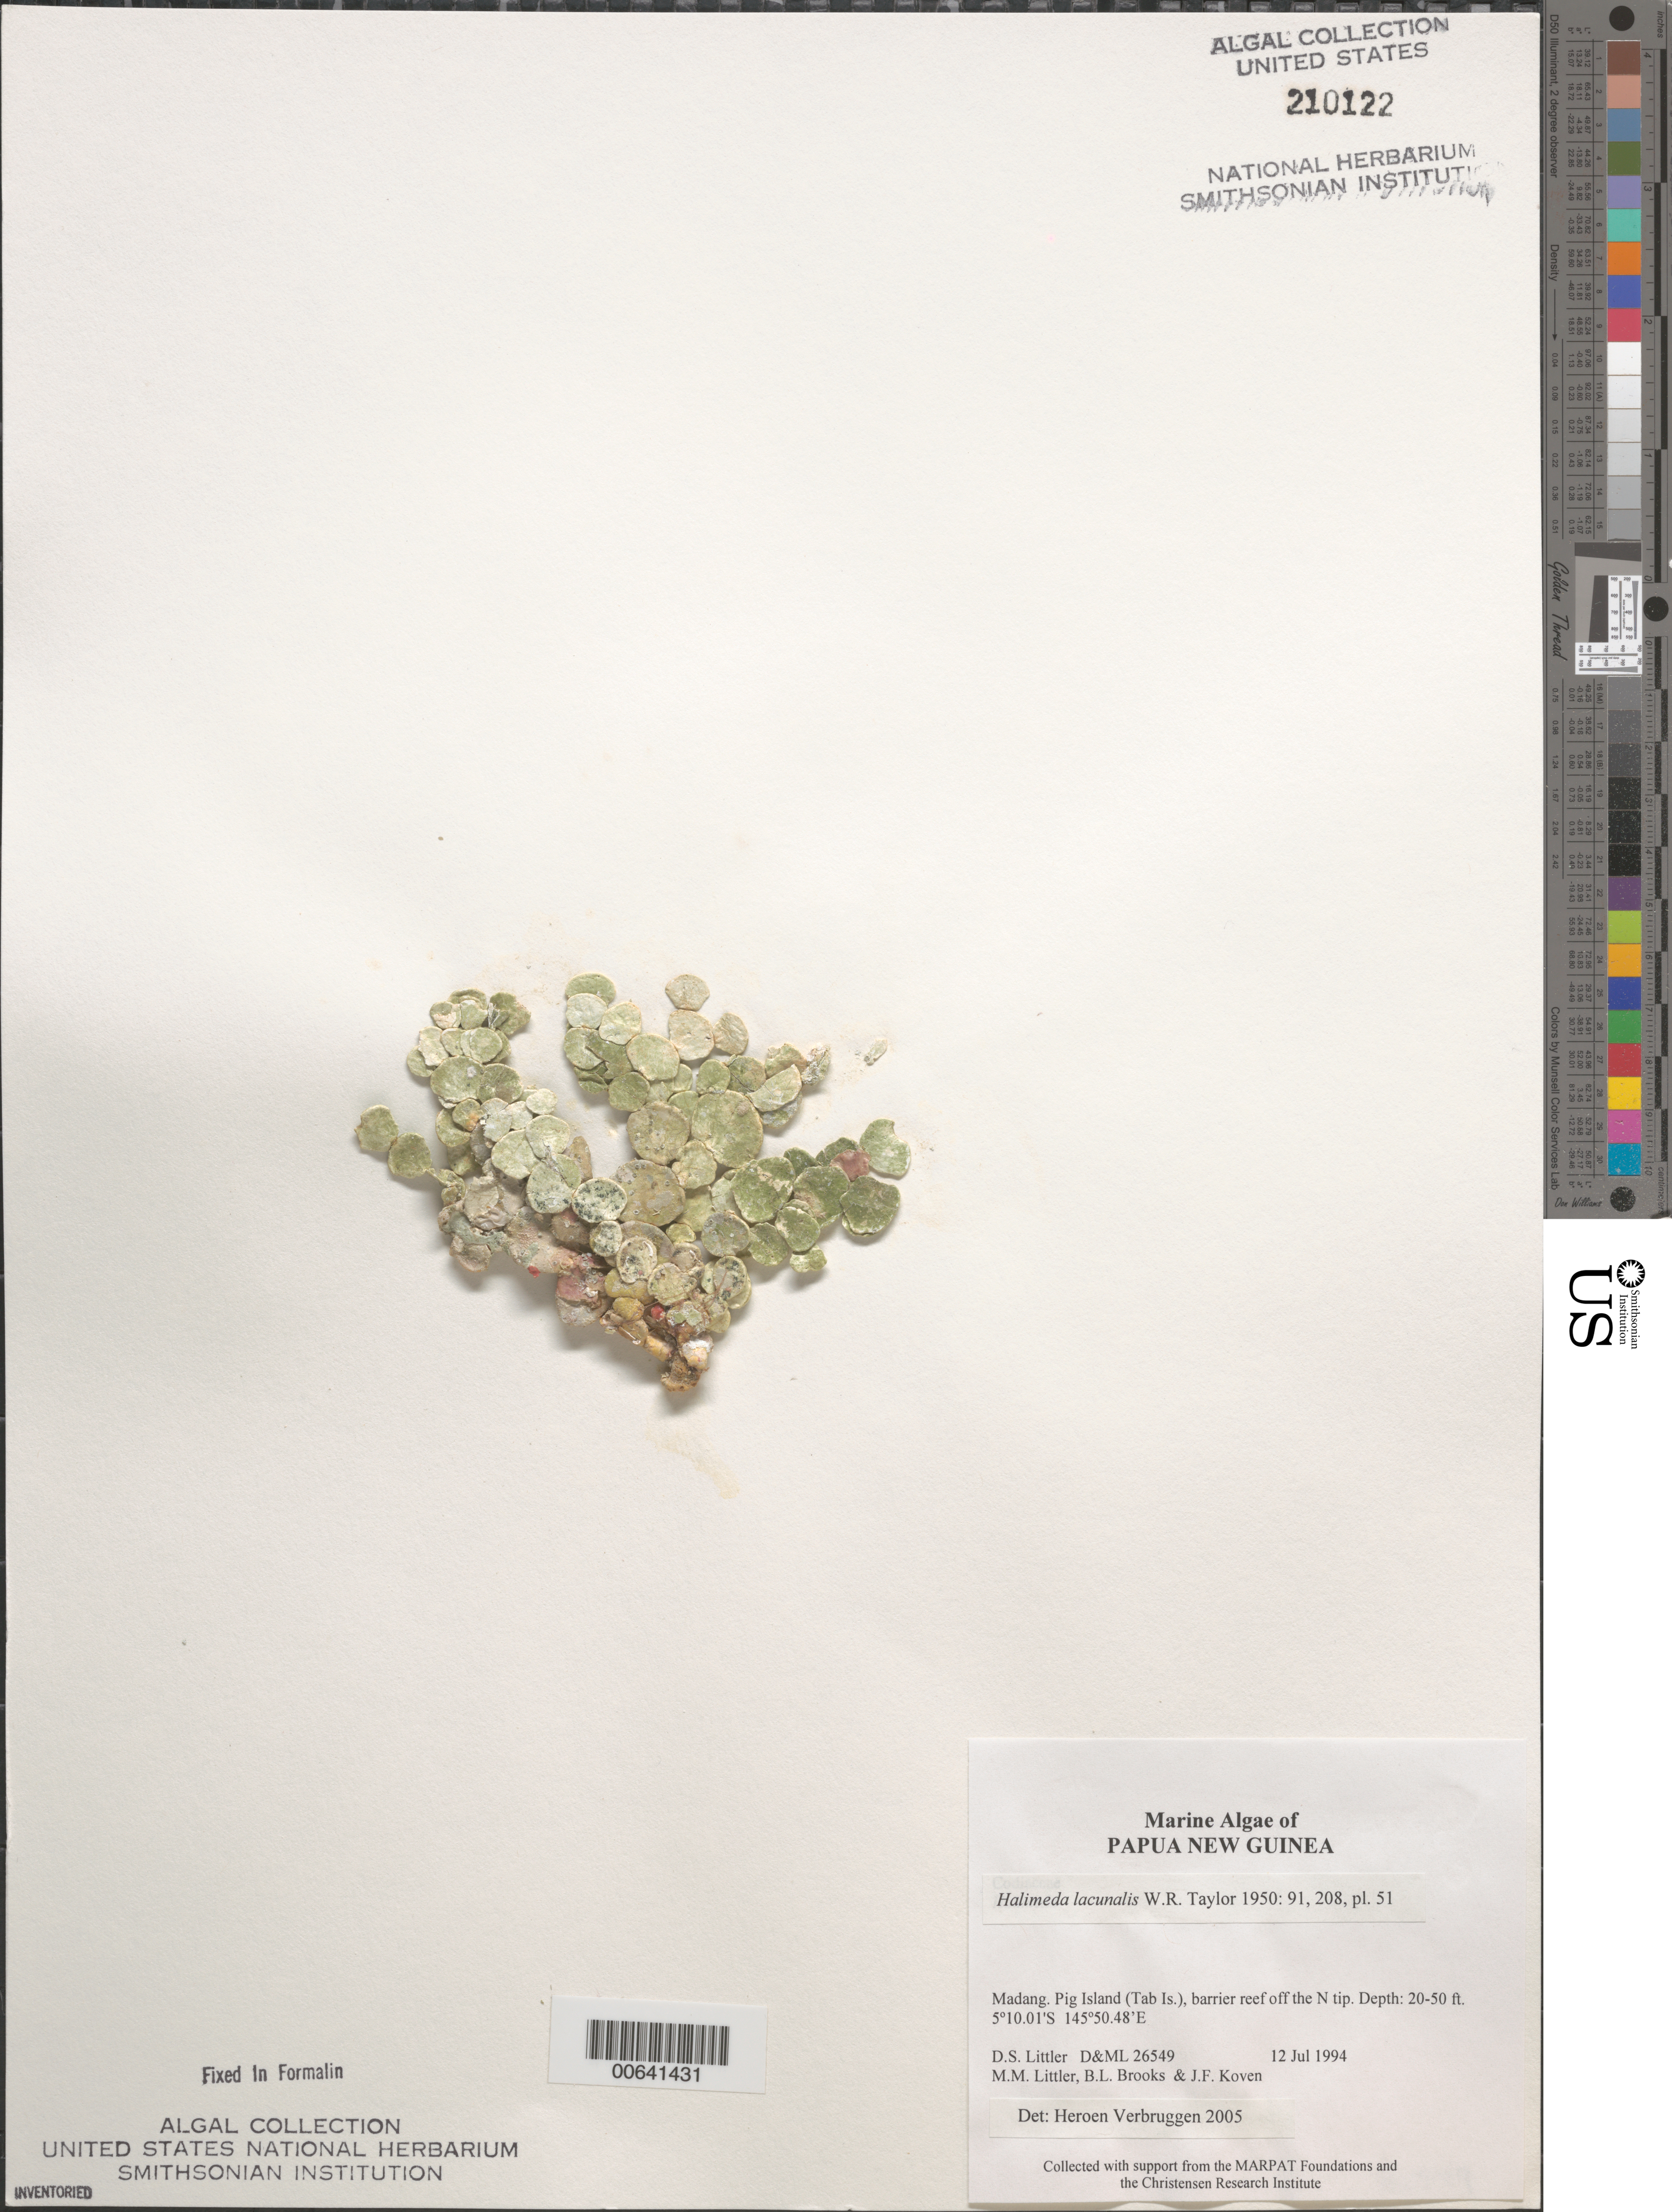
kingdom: Plantae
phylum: Chlorophyta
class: Ulvophyceae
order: Bryopsidales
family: Halimedaceae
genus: Halimeda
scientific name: Halimeda lacunalis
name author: W.R. Taylor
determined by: Verbruggen, H.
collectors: D. S. Littler, M. M. Littler, B. Brooks & J. Koven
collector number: D&ML 26549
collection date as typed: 12 Jul 1994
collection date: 1994-07-12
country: Papua New Guinea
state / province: Madang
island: Pig [Tab]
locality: Barrier reef off north tip of island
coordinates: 5 10.01'S, 145 50.48'E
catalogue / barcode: US 210122